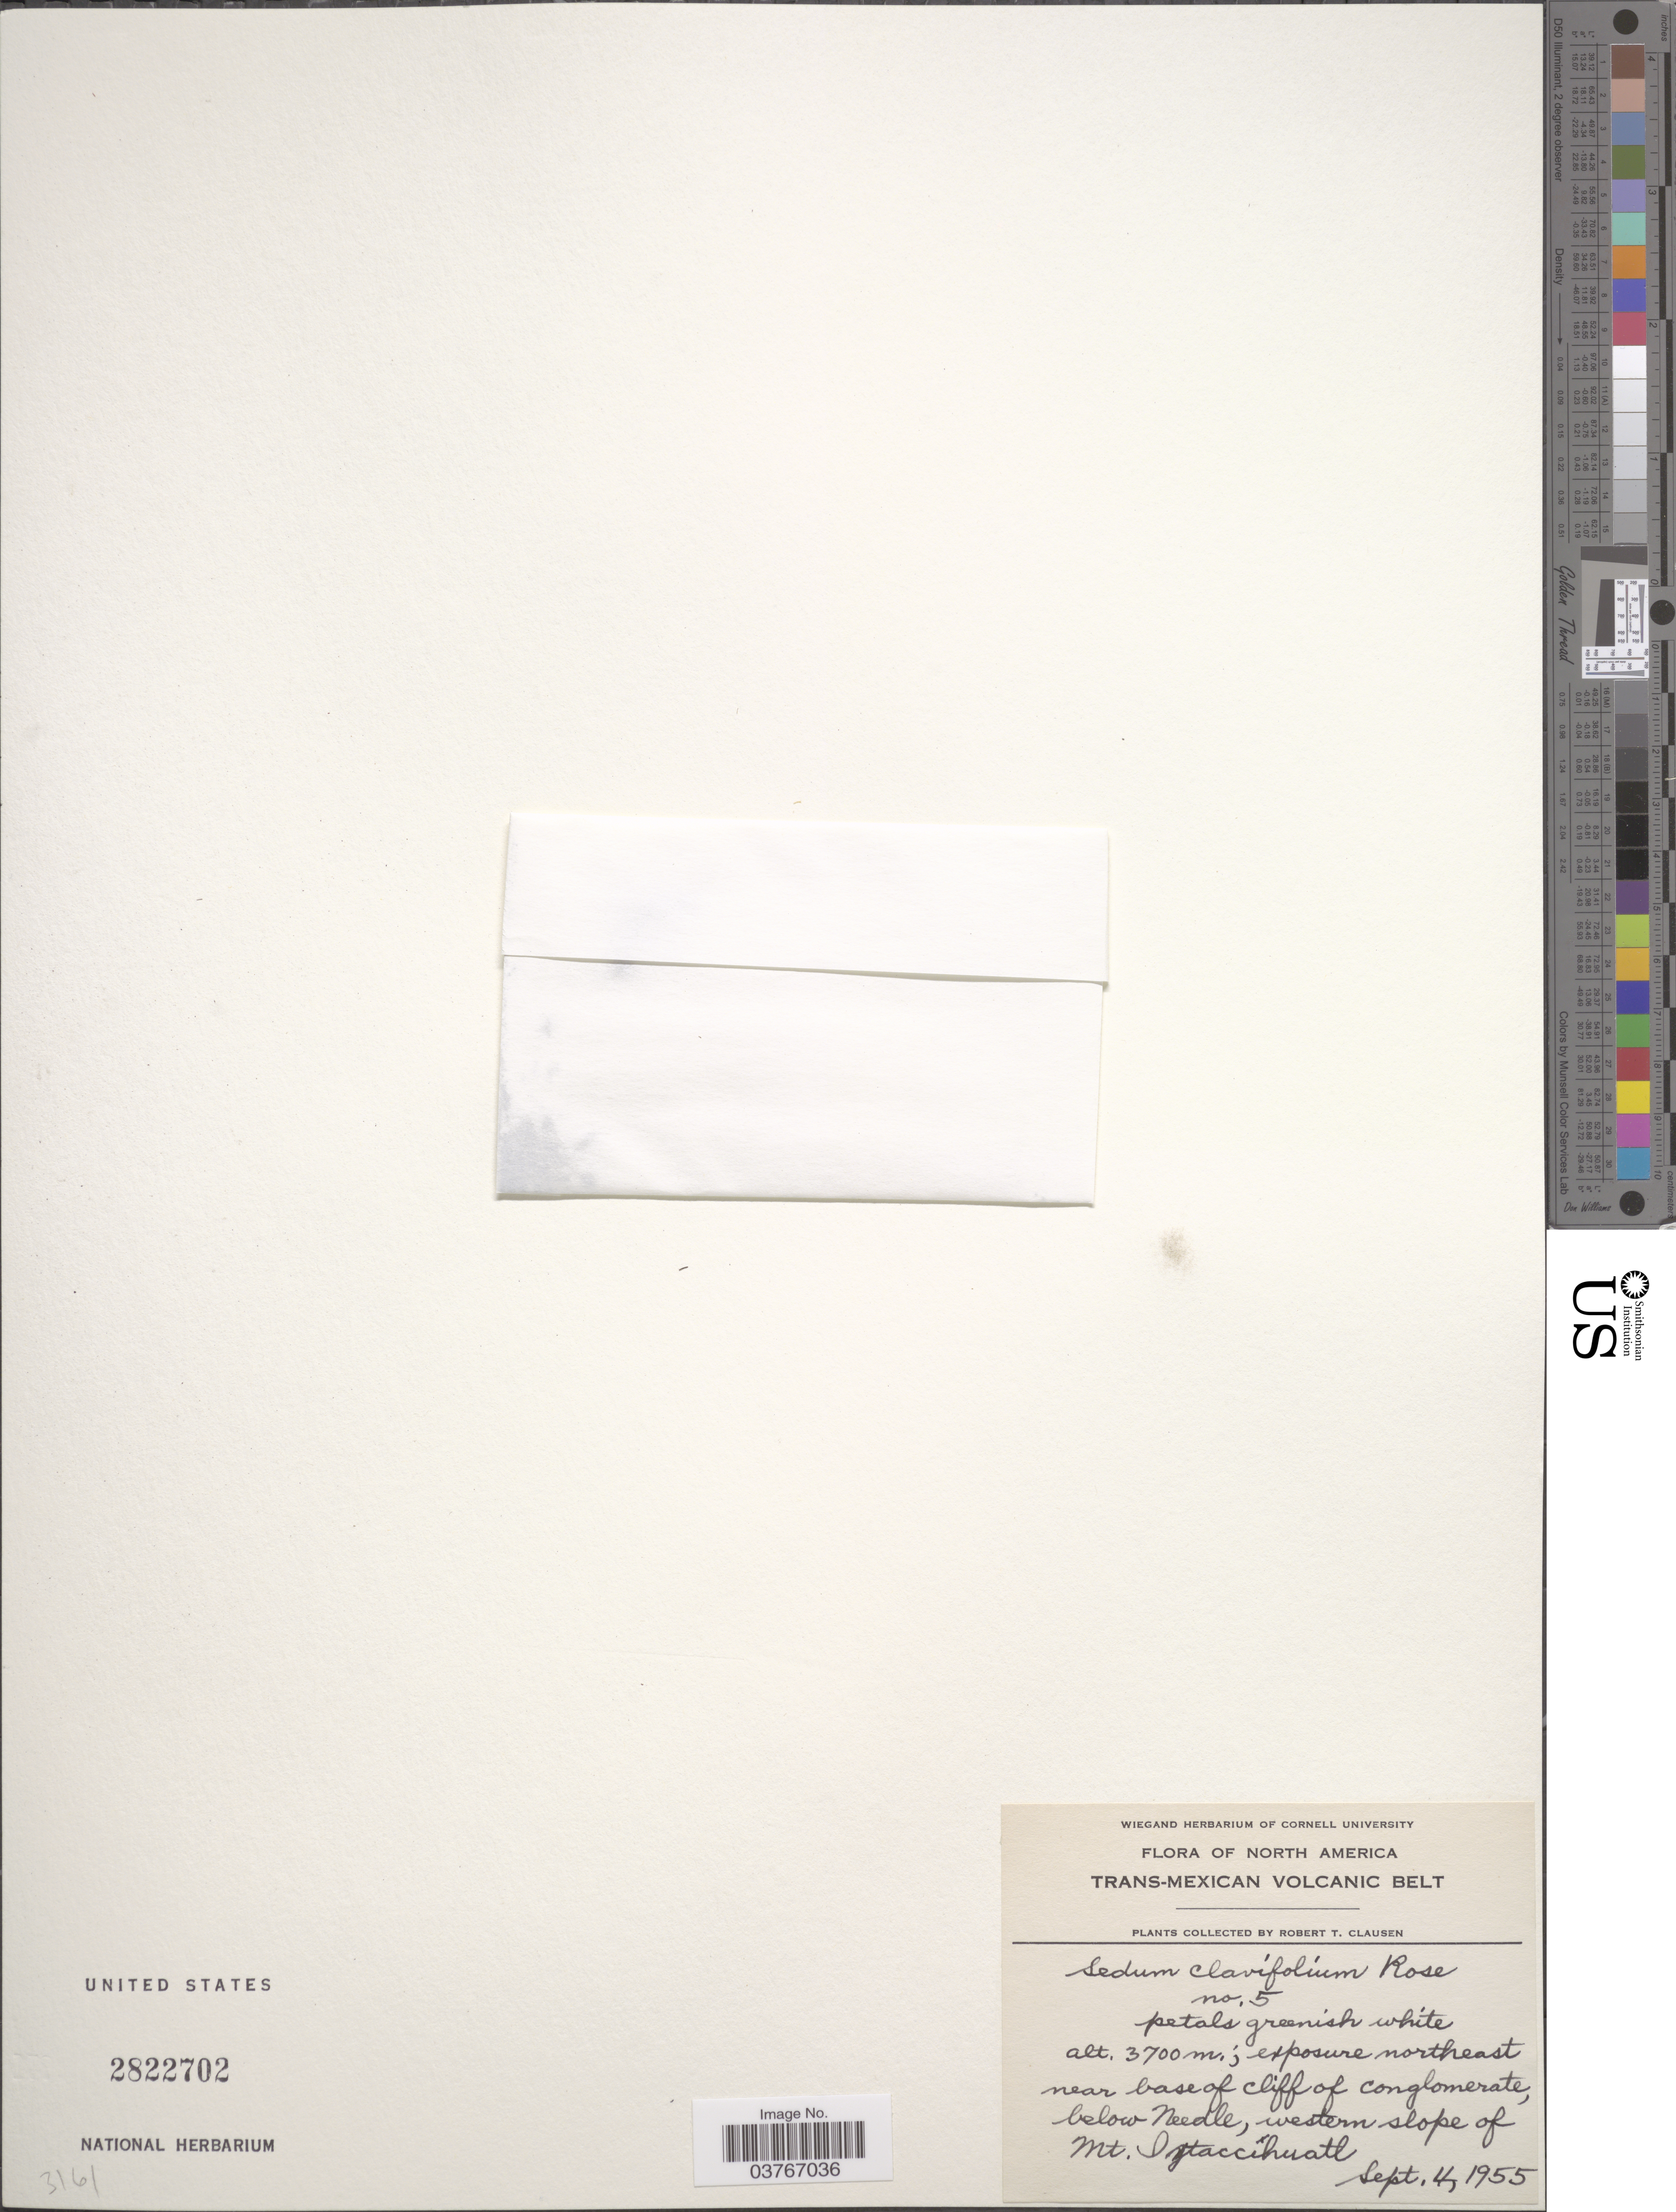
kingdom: Plantae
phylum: Tracheophyta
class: Magnoliopsida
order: Saxifragales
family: Crassulaceae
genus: Sedum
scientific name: Sedum clavifolium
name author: Rose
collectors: R. T. Clausen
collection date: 1955-09-04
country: Mexico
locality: Trans-Mexican Volcanic Belt. Exposure northeast near base of cliff of conglomerate, below Needle, western slope of Mt. Ixtaccihuatl.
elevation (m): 3700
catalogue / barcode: US 2822702